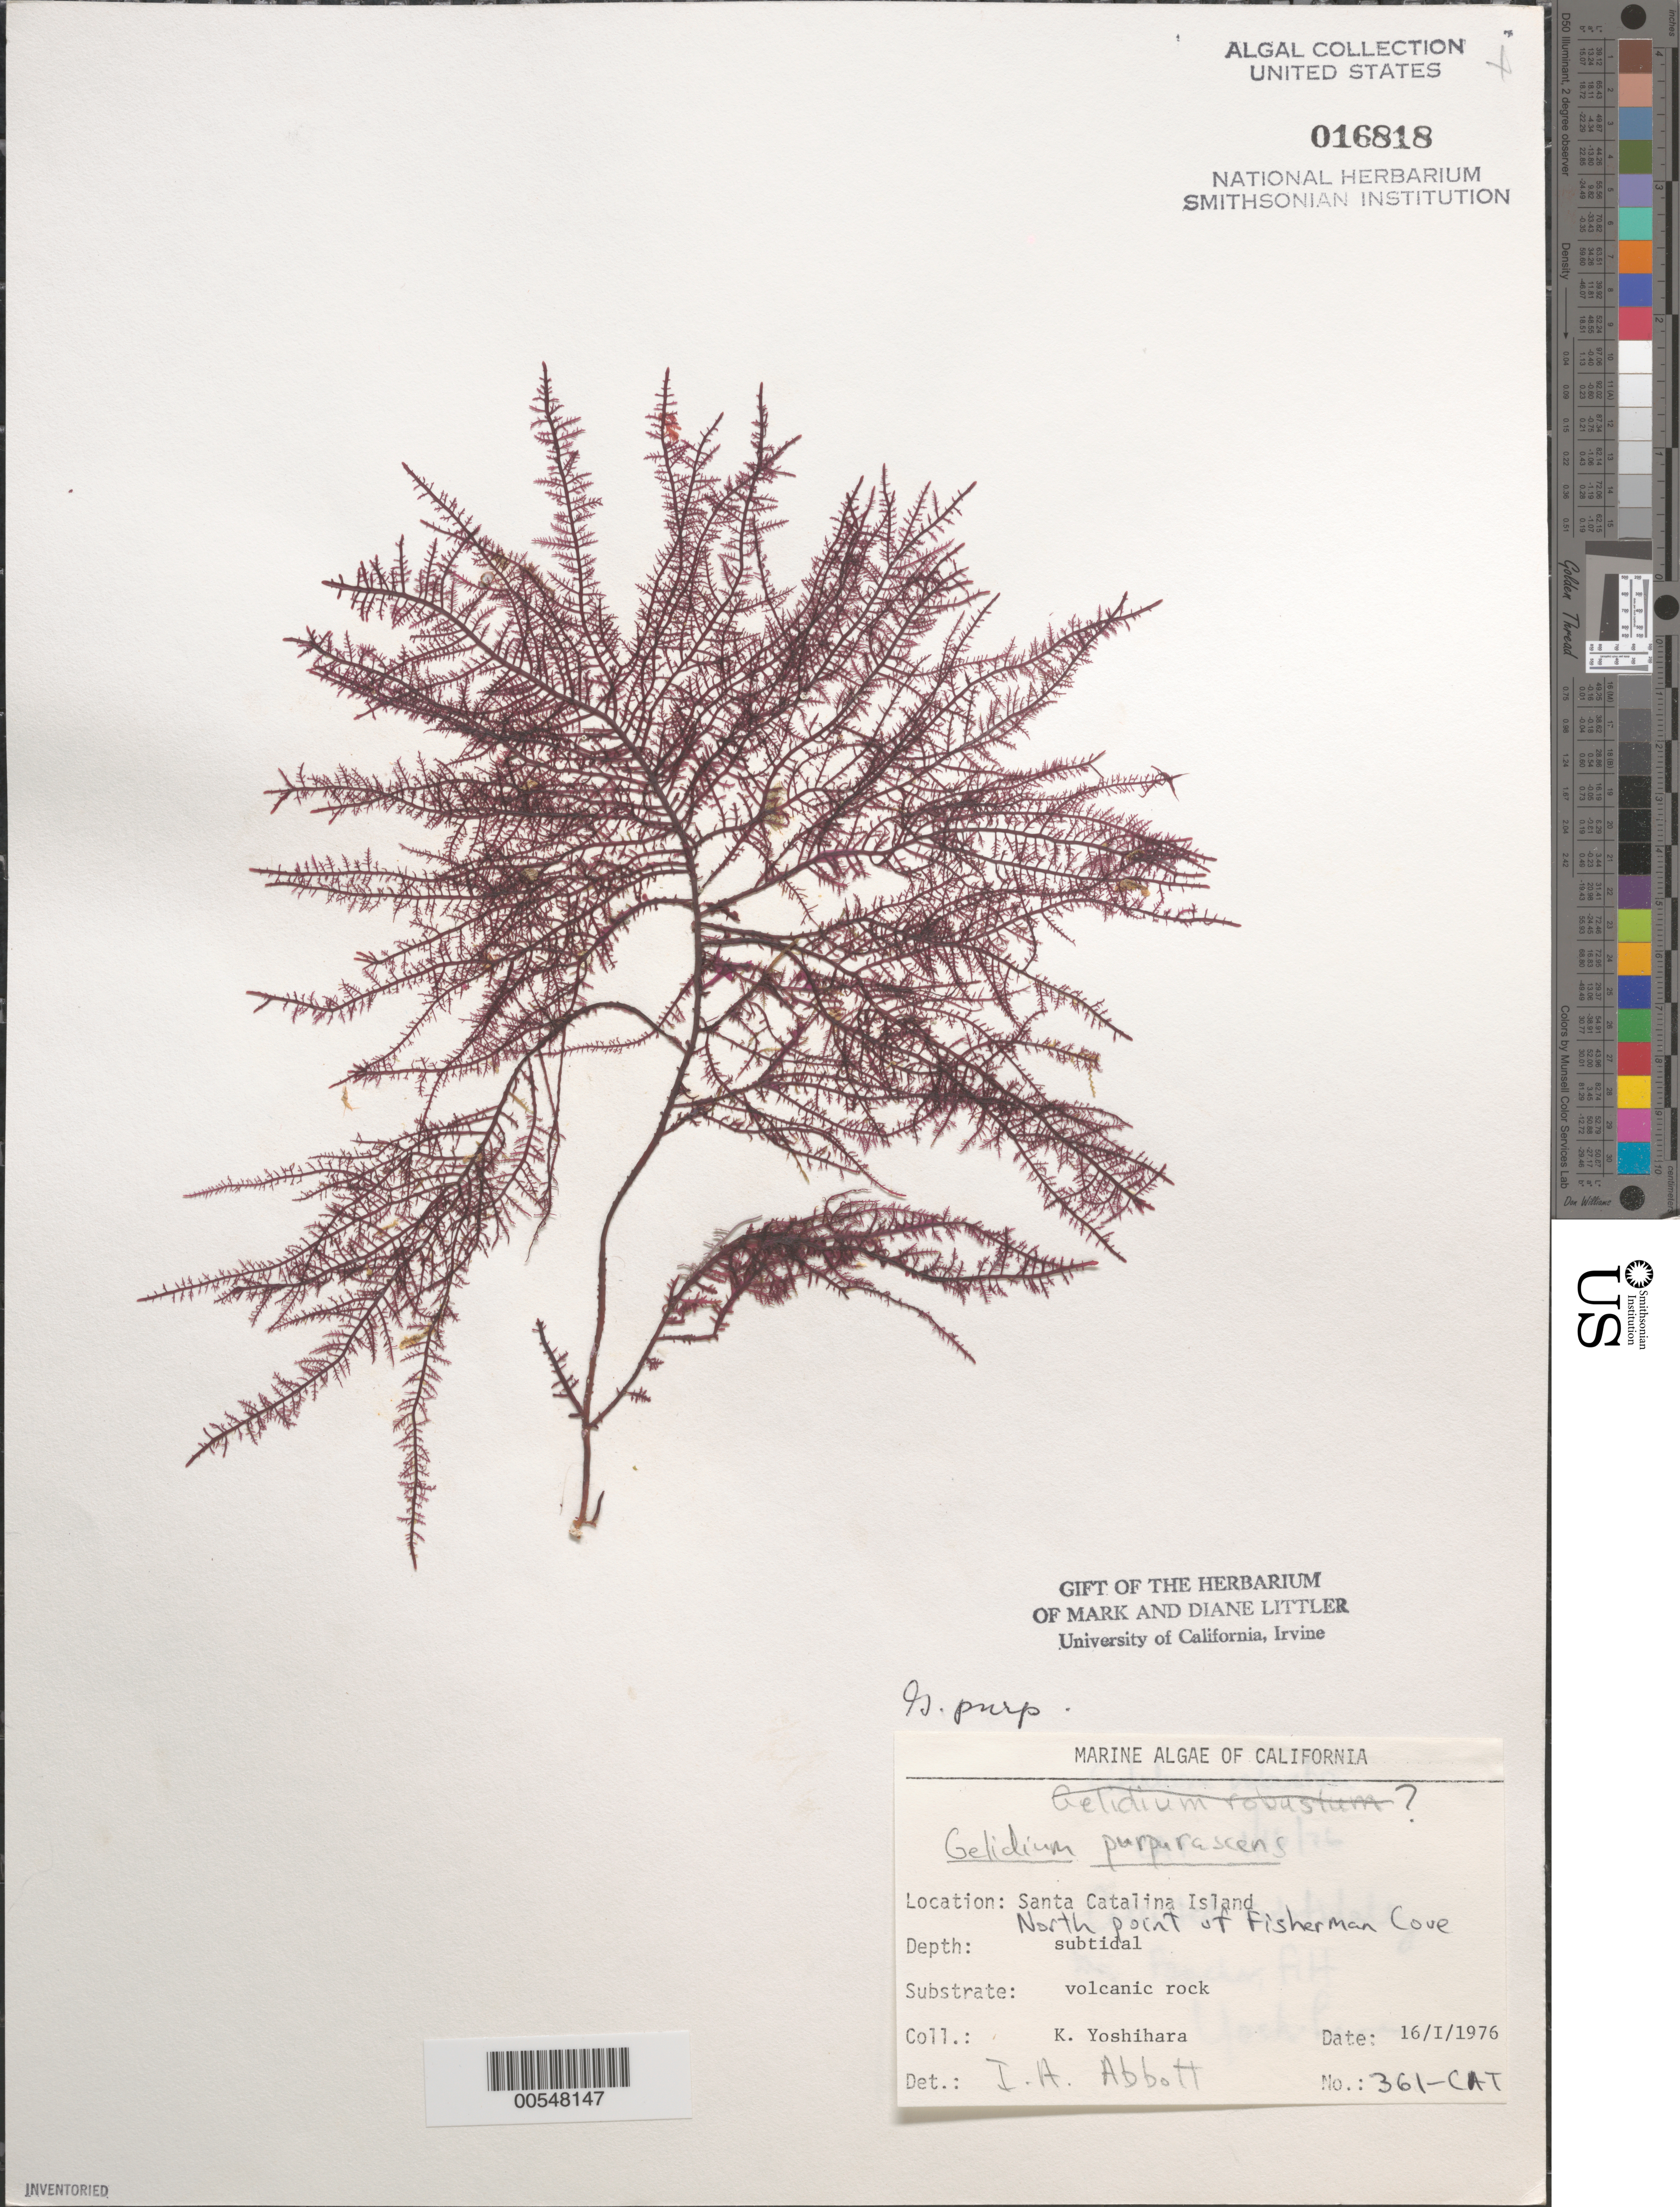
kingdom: Plantae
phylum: Rhodophyta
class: Florideophyceae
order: Gelidiales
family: Gelidiaceae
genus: Gelidium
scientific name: Gelidium purpurascens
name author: N.L. Gardner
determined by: Abbott, Isabella A.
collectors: K. Yoshihara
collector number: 361-cat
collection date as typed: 16 Jan 1976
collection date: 1976-01-16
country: United States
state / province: California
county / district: Los Angeles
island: Santa Catalina Island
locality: Fishermen Cove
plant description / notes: BLM-SOCALBIGHT Rocky Intertidal Survey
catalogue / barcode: US 16818